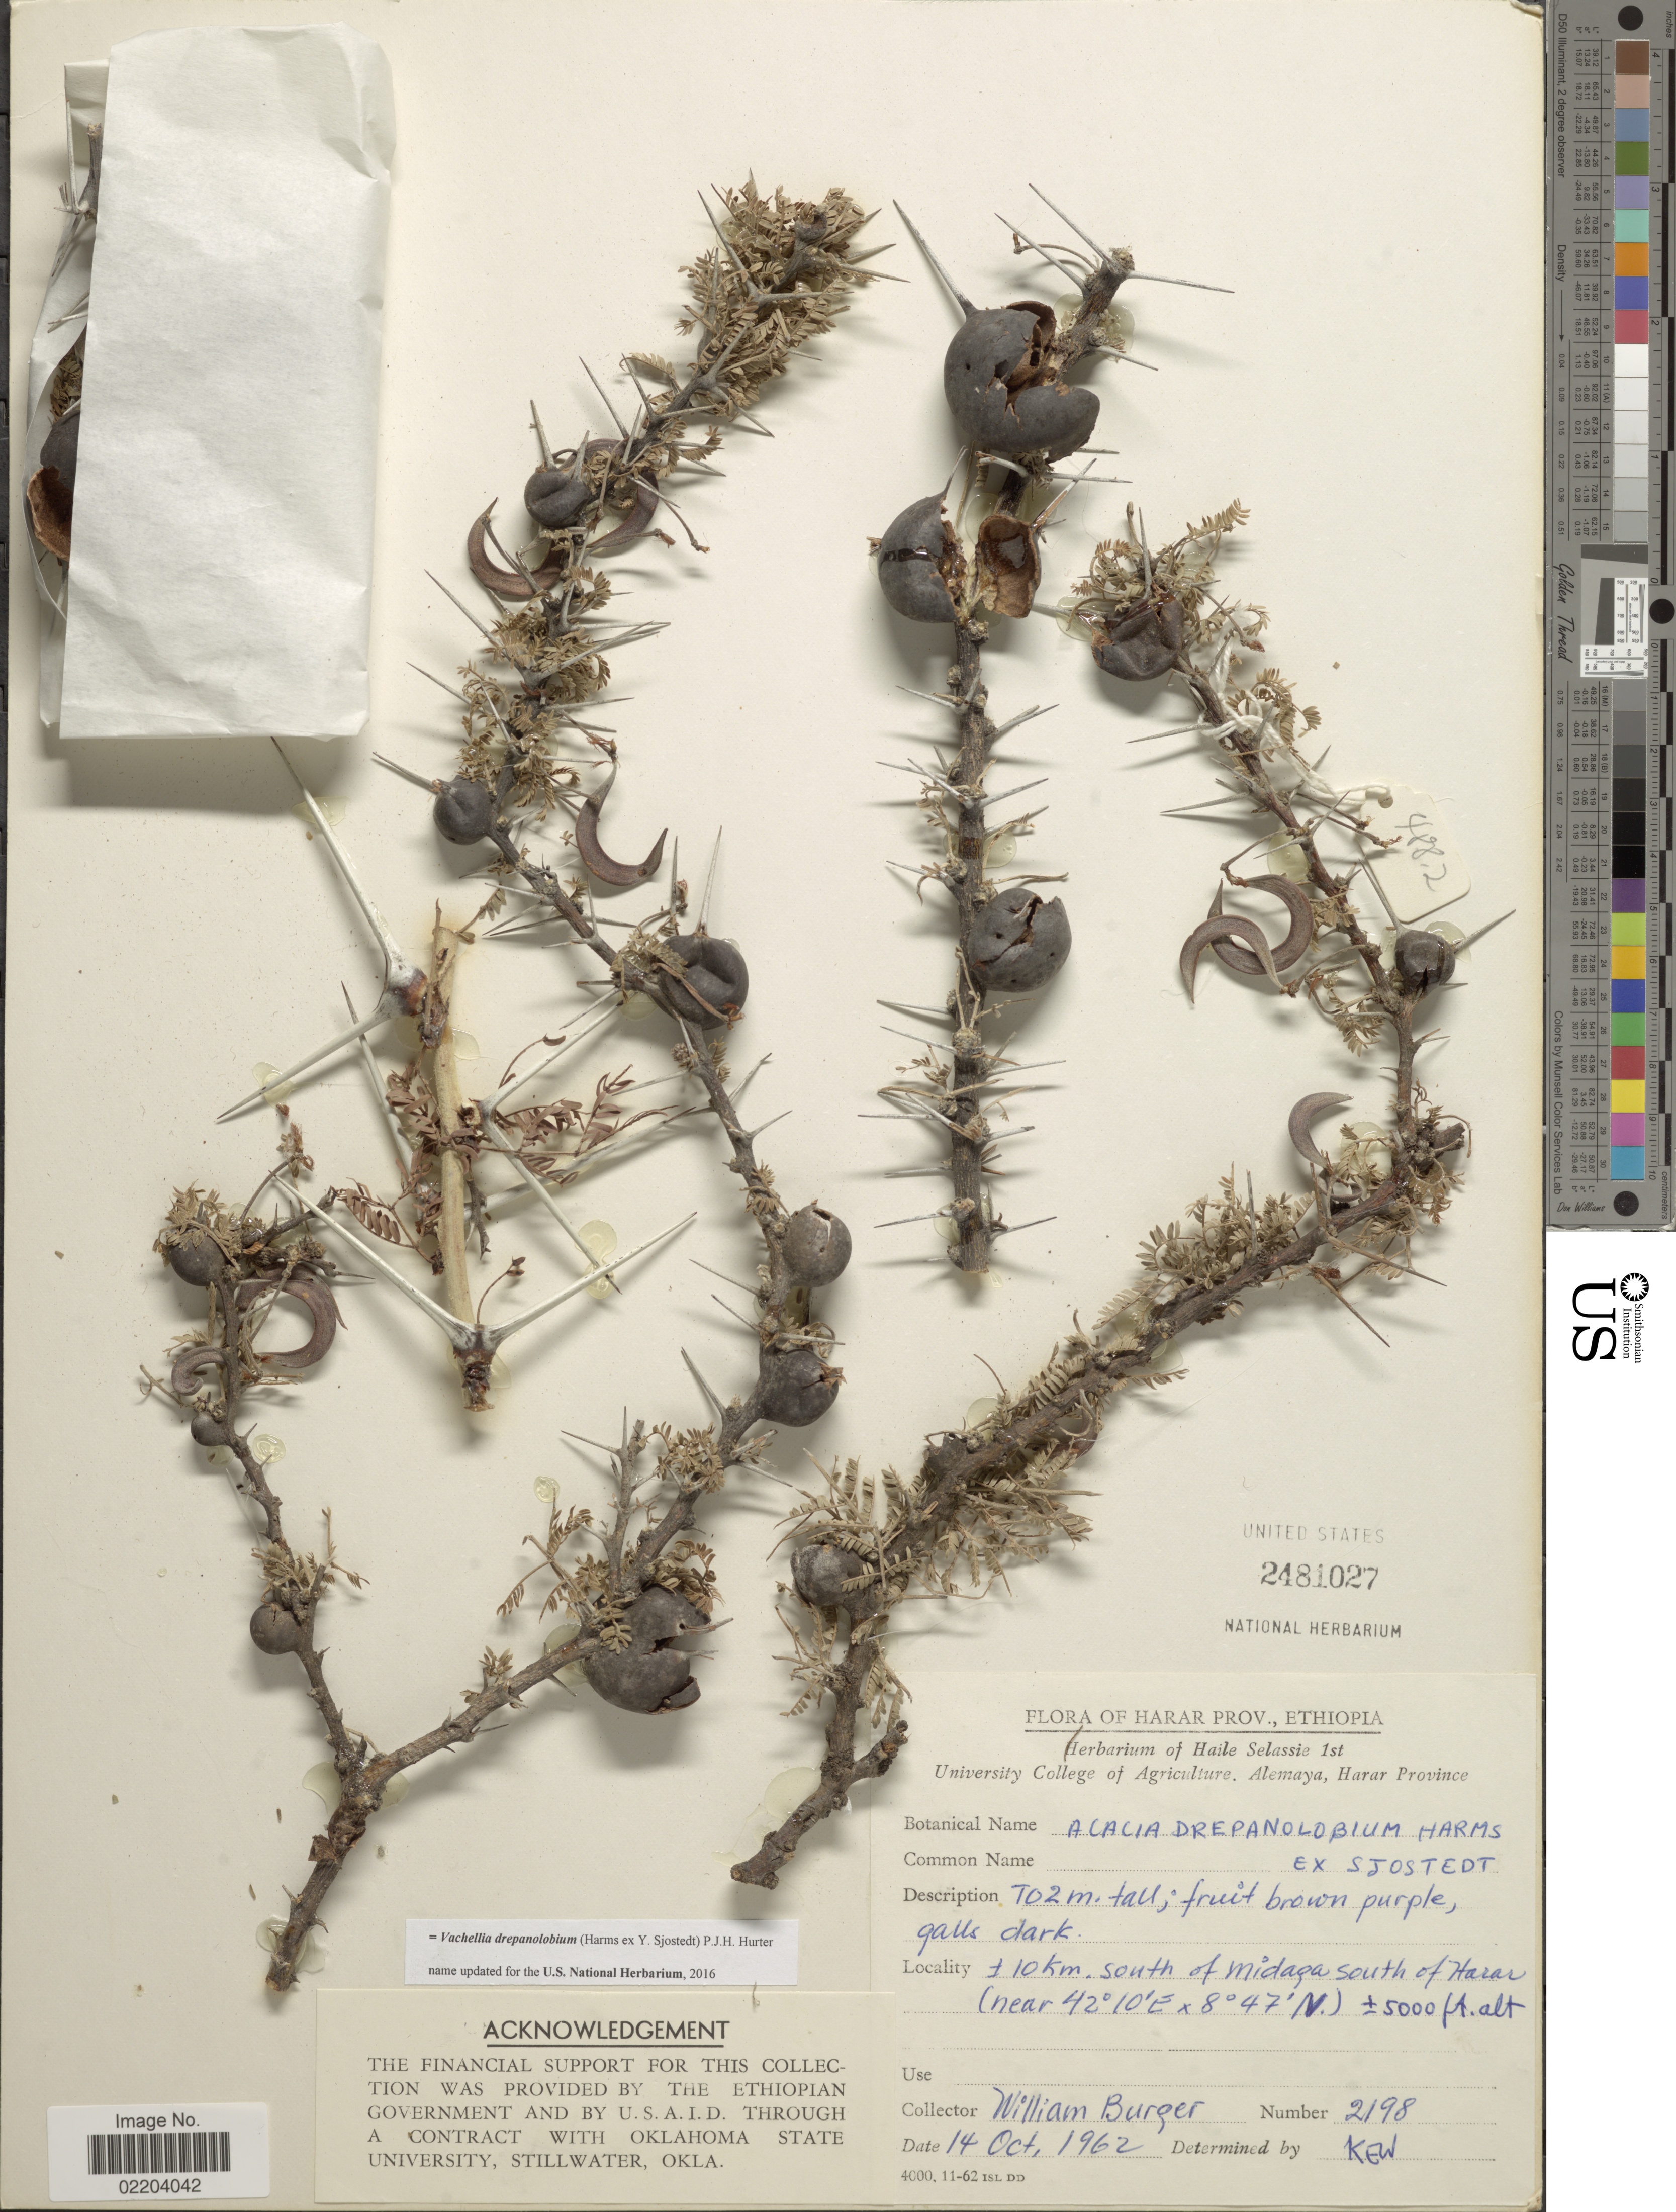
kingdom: Plantae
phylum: Tracheophyta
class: Magnoliopsida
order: Fabales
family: Fabaceae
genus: Vachellia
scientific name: Vachellia drepanolobium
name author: (Harms ex Sjöstedt) P.J.H. Hurter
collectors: W. Burger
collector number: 2198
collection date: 1962-10-14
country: Ethiopia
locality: Harar Prov., Ethiopia. ± 10 km. south of Midaga south of Harar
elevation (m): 1524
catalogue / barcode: US 2481027